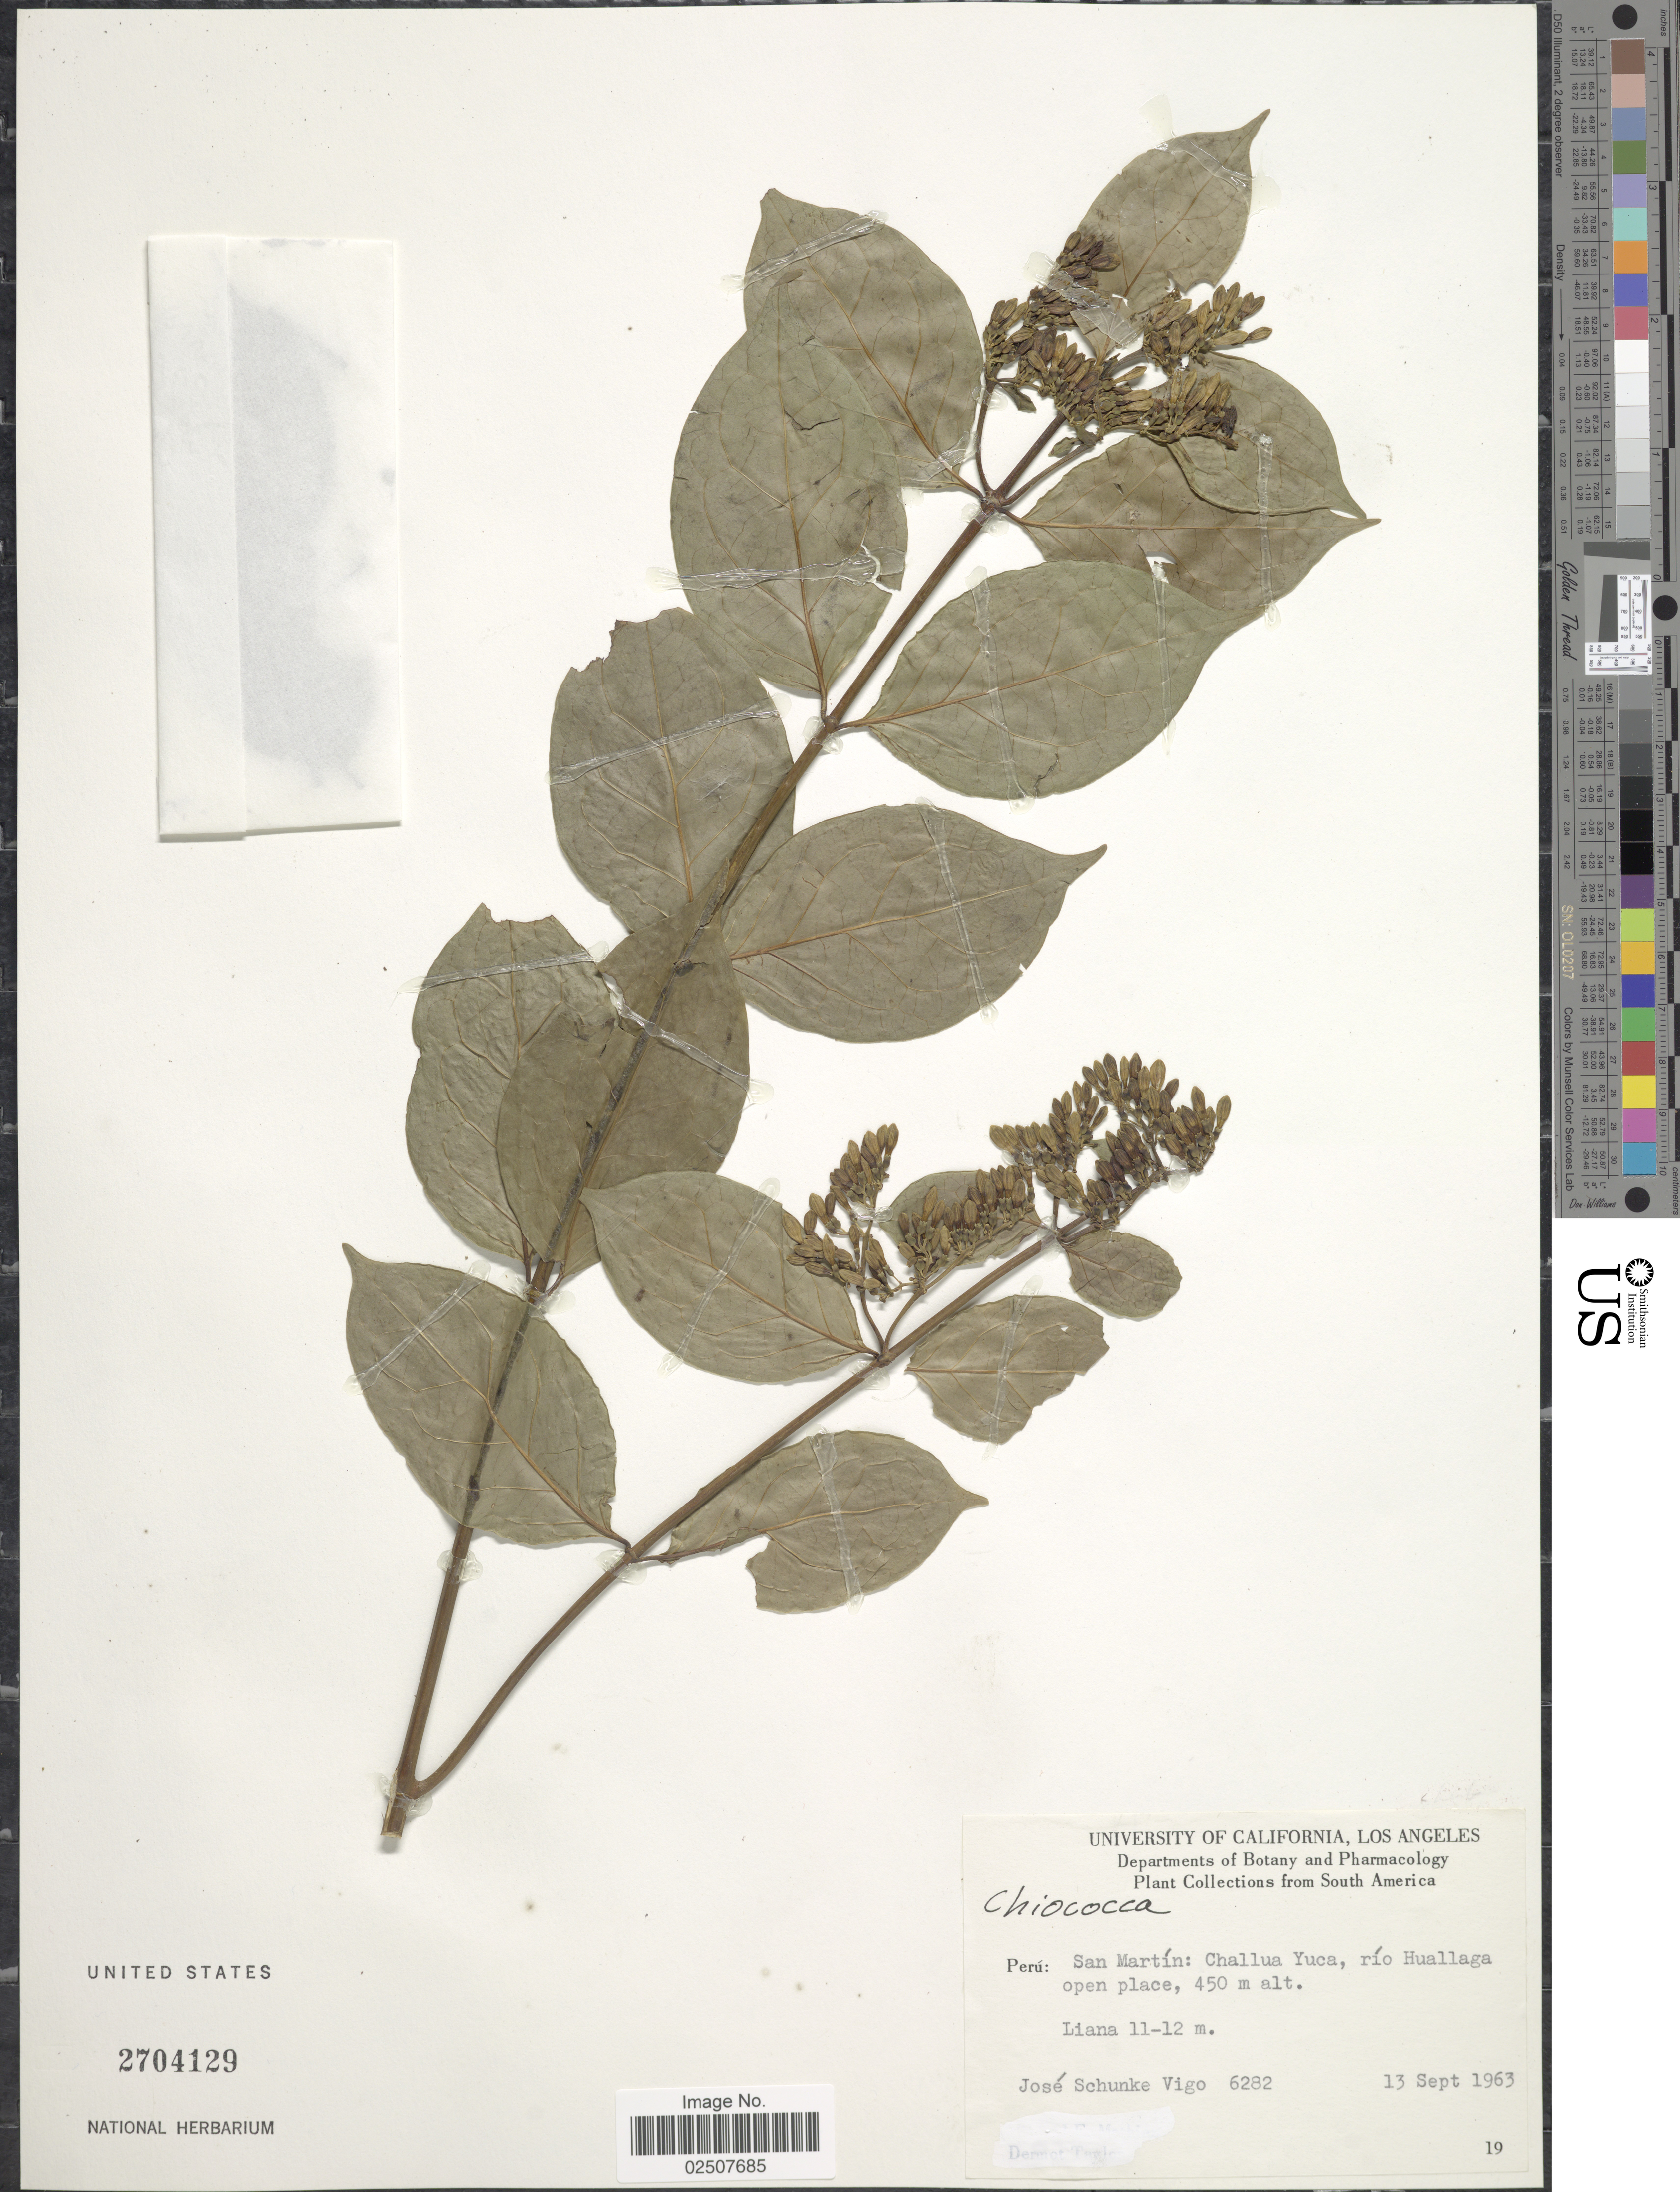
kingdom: Plantae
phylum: Tracheophyta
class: Magnoliopsida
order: Gentianales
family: Rubiaceae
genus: Chiococca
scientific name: Chiococca sp.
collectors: J. Schunke Vigo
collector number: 6282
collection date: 1963-09-13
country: Peru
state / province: San Martín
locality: Challua Yuca, río Huallaga open place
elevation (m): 450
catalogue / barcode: US 2704129